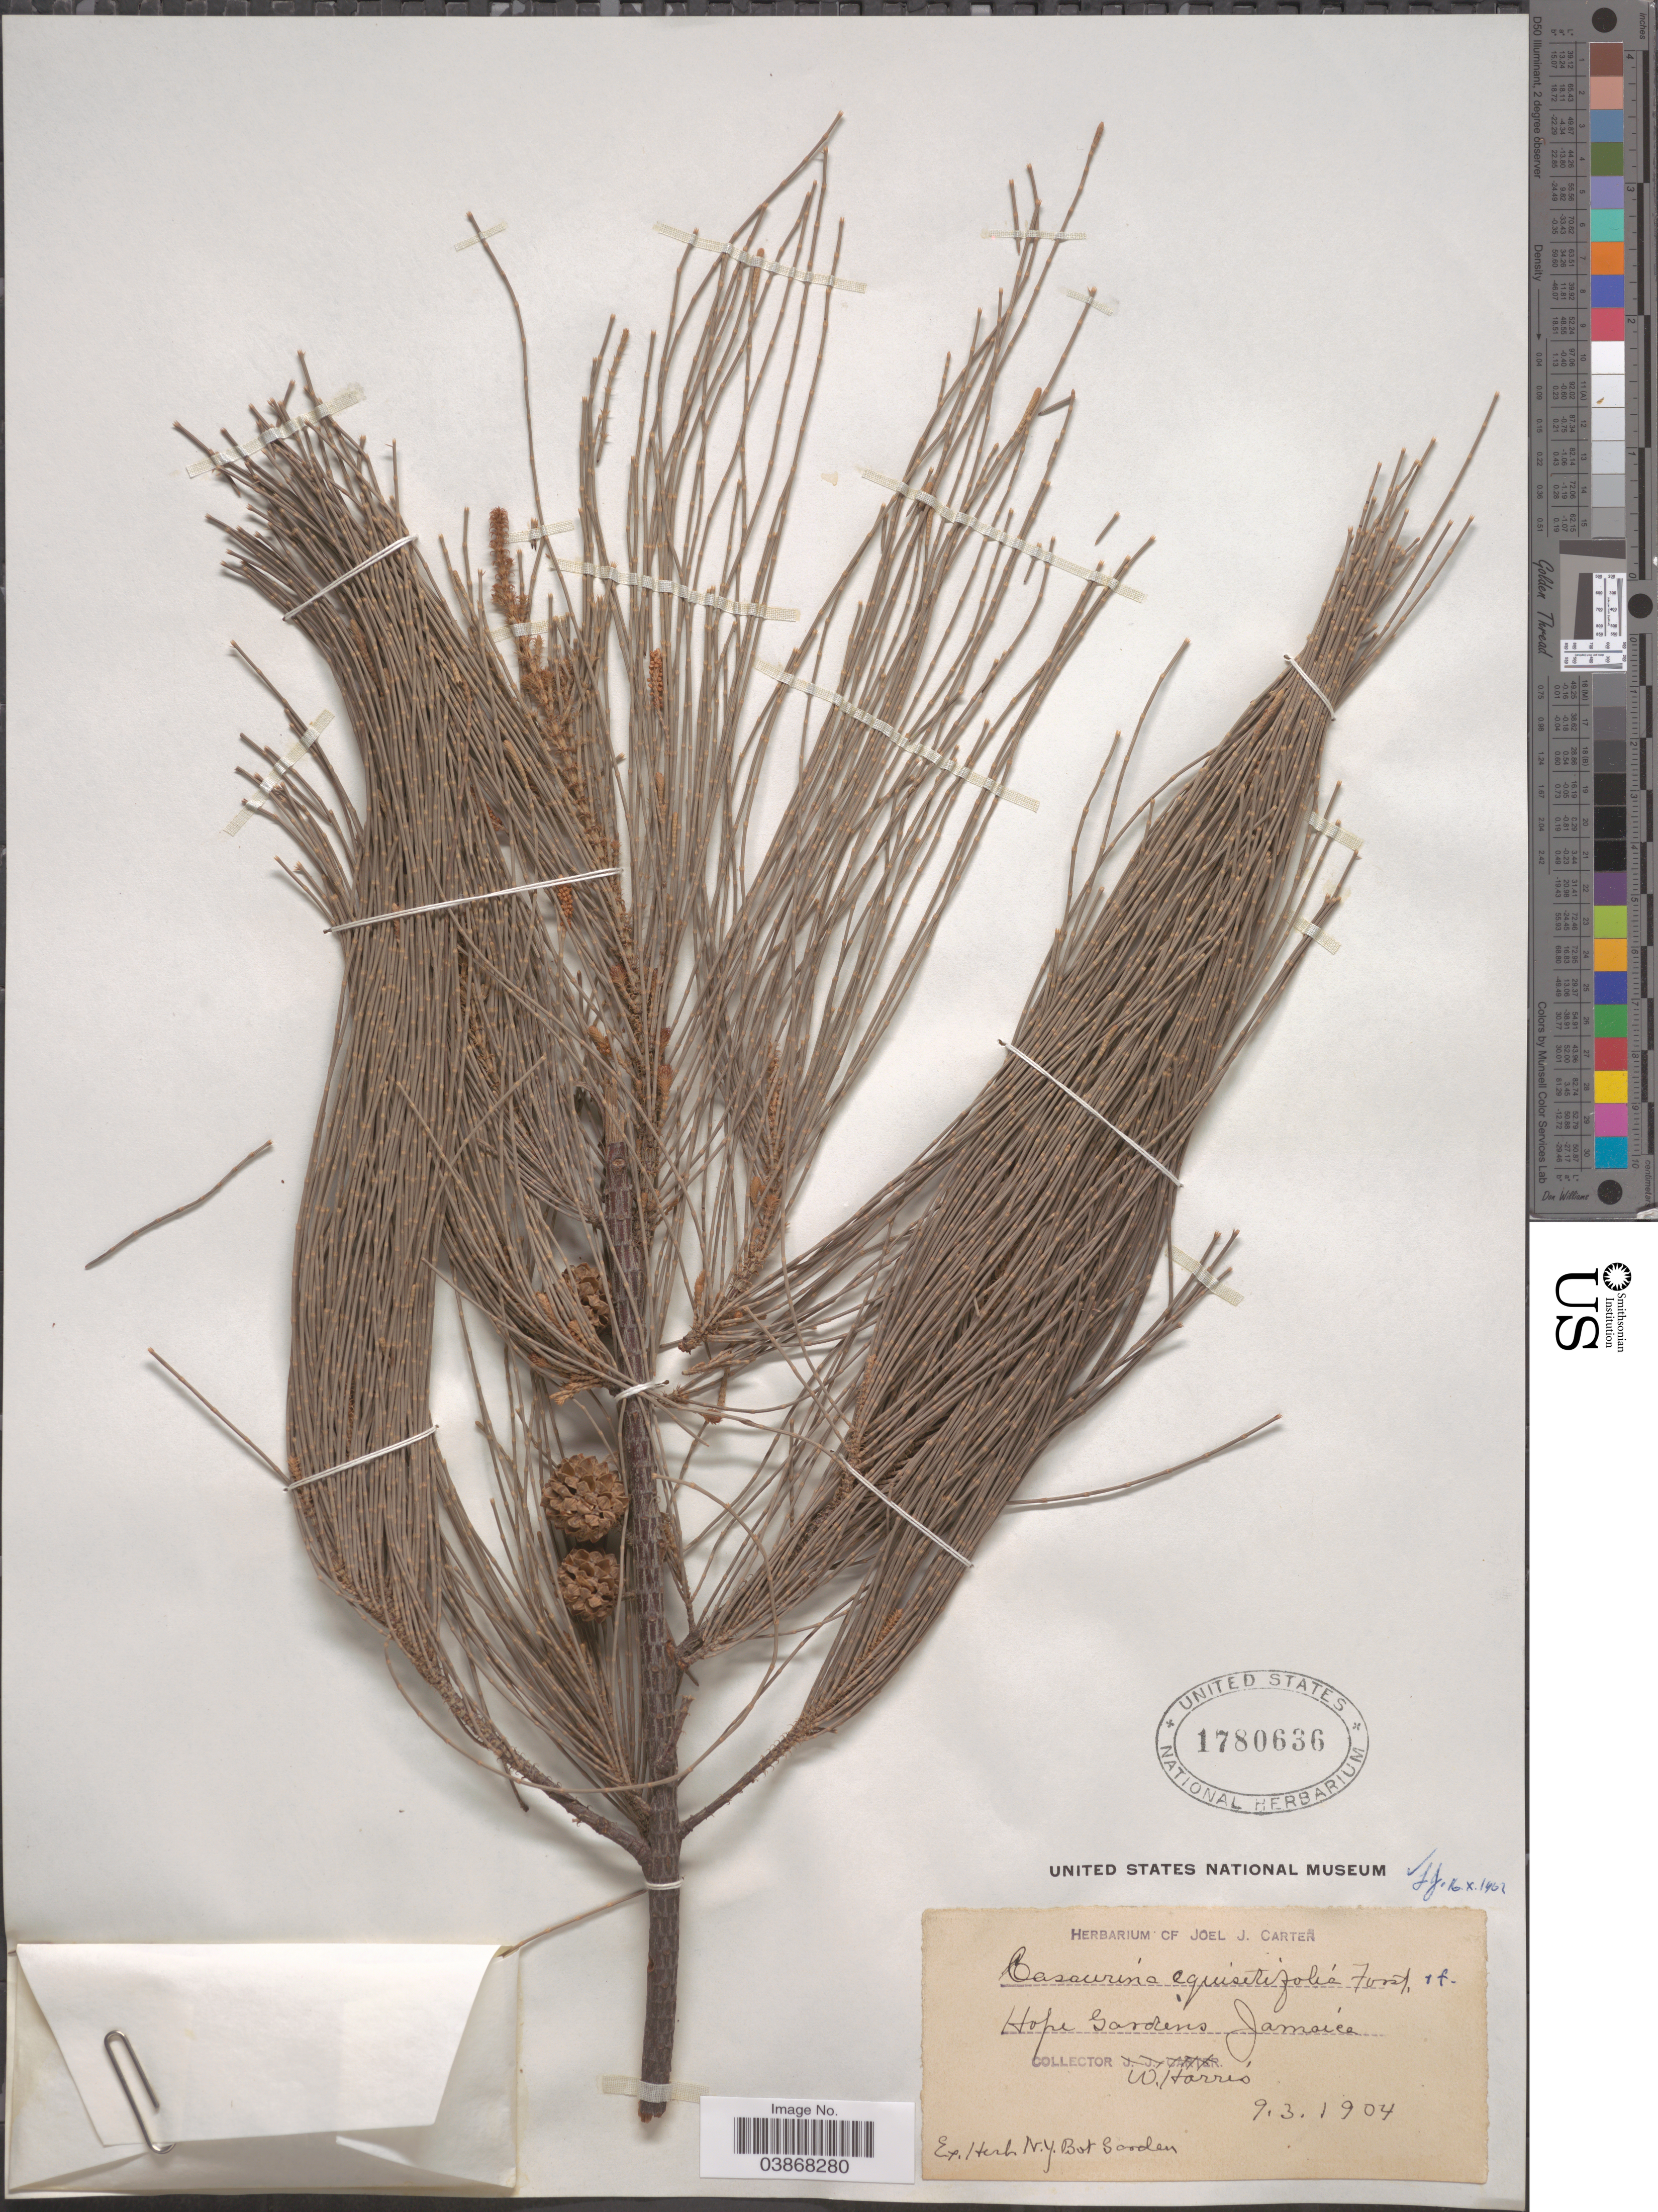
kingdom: Plantae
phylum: Tracheophyta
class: Magnoliopsida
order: Fagales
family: Casuarinaceae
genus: Casuarina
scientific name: Casuarina equisetifolia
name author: L.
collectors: W. Harris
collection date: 1904-03-09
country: Jamaica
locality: Hope Gardens.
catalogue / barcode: US 1780636